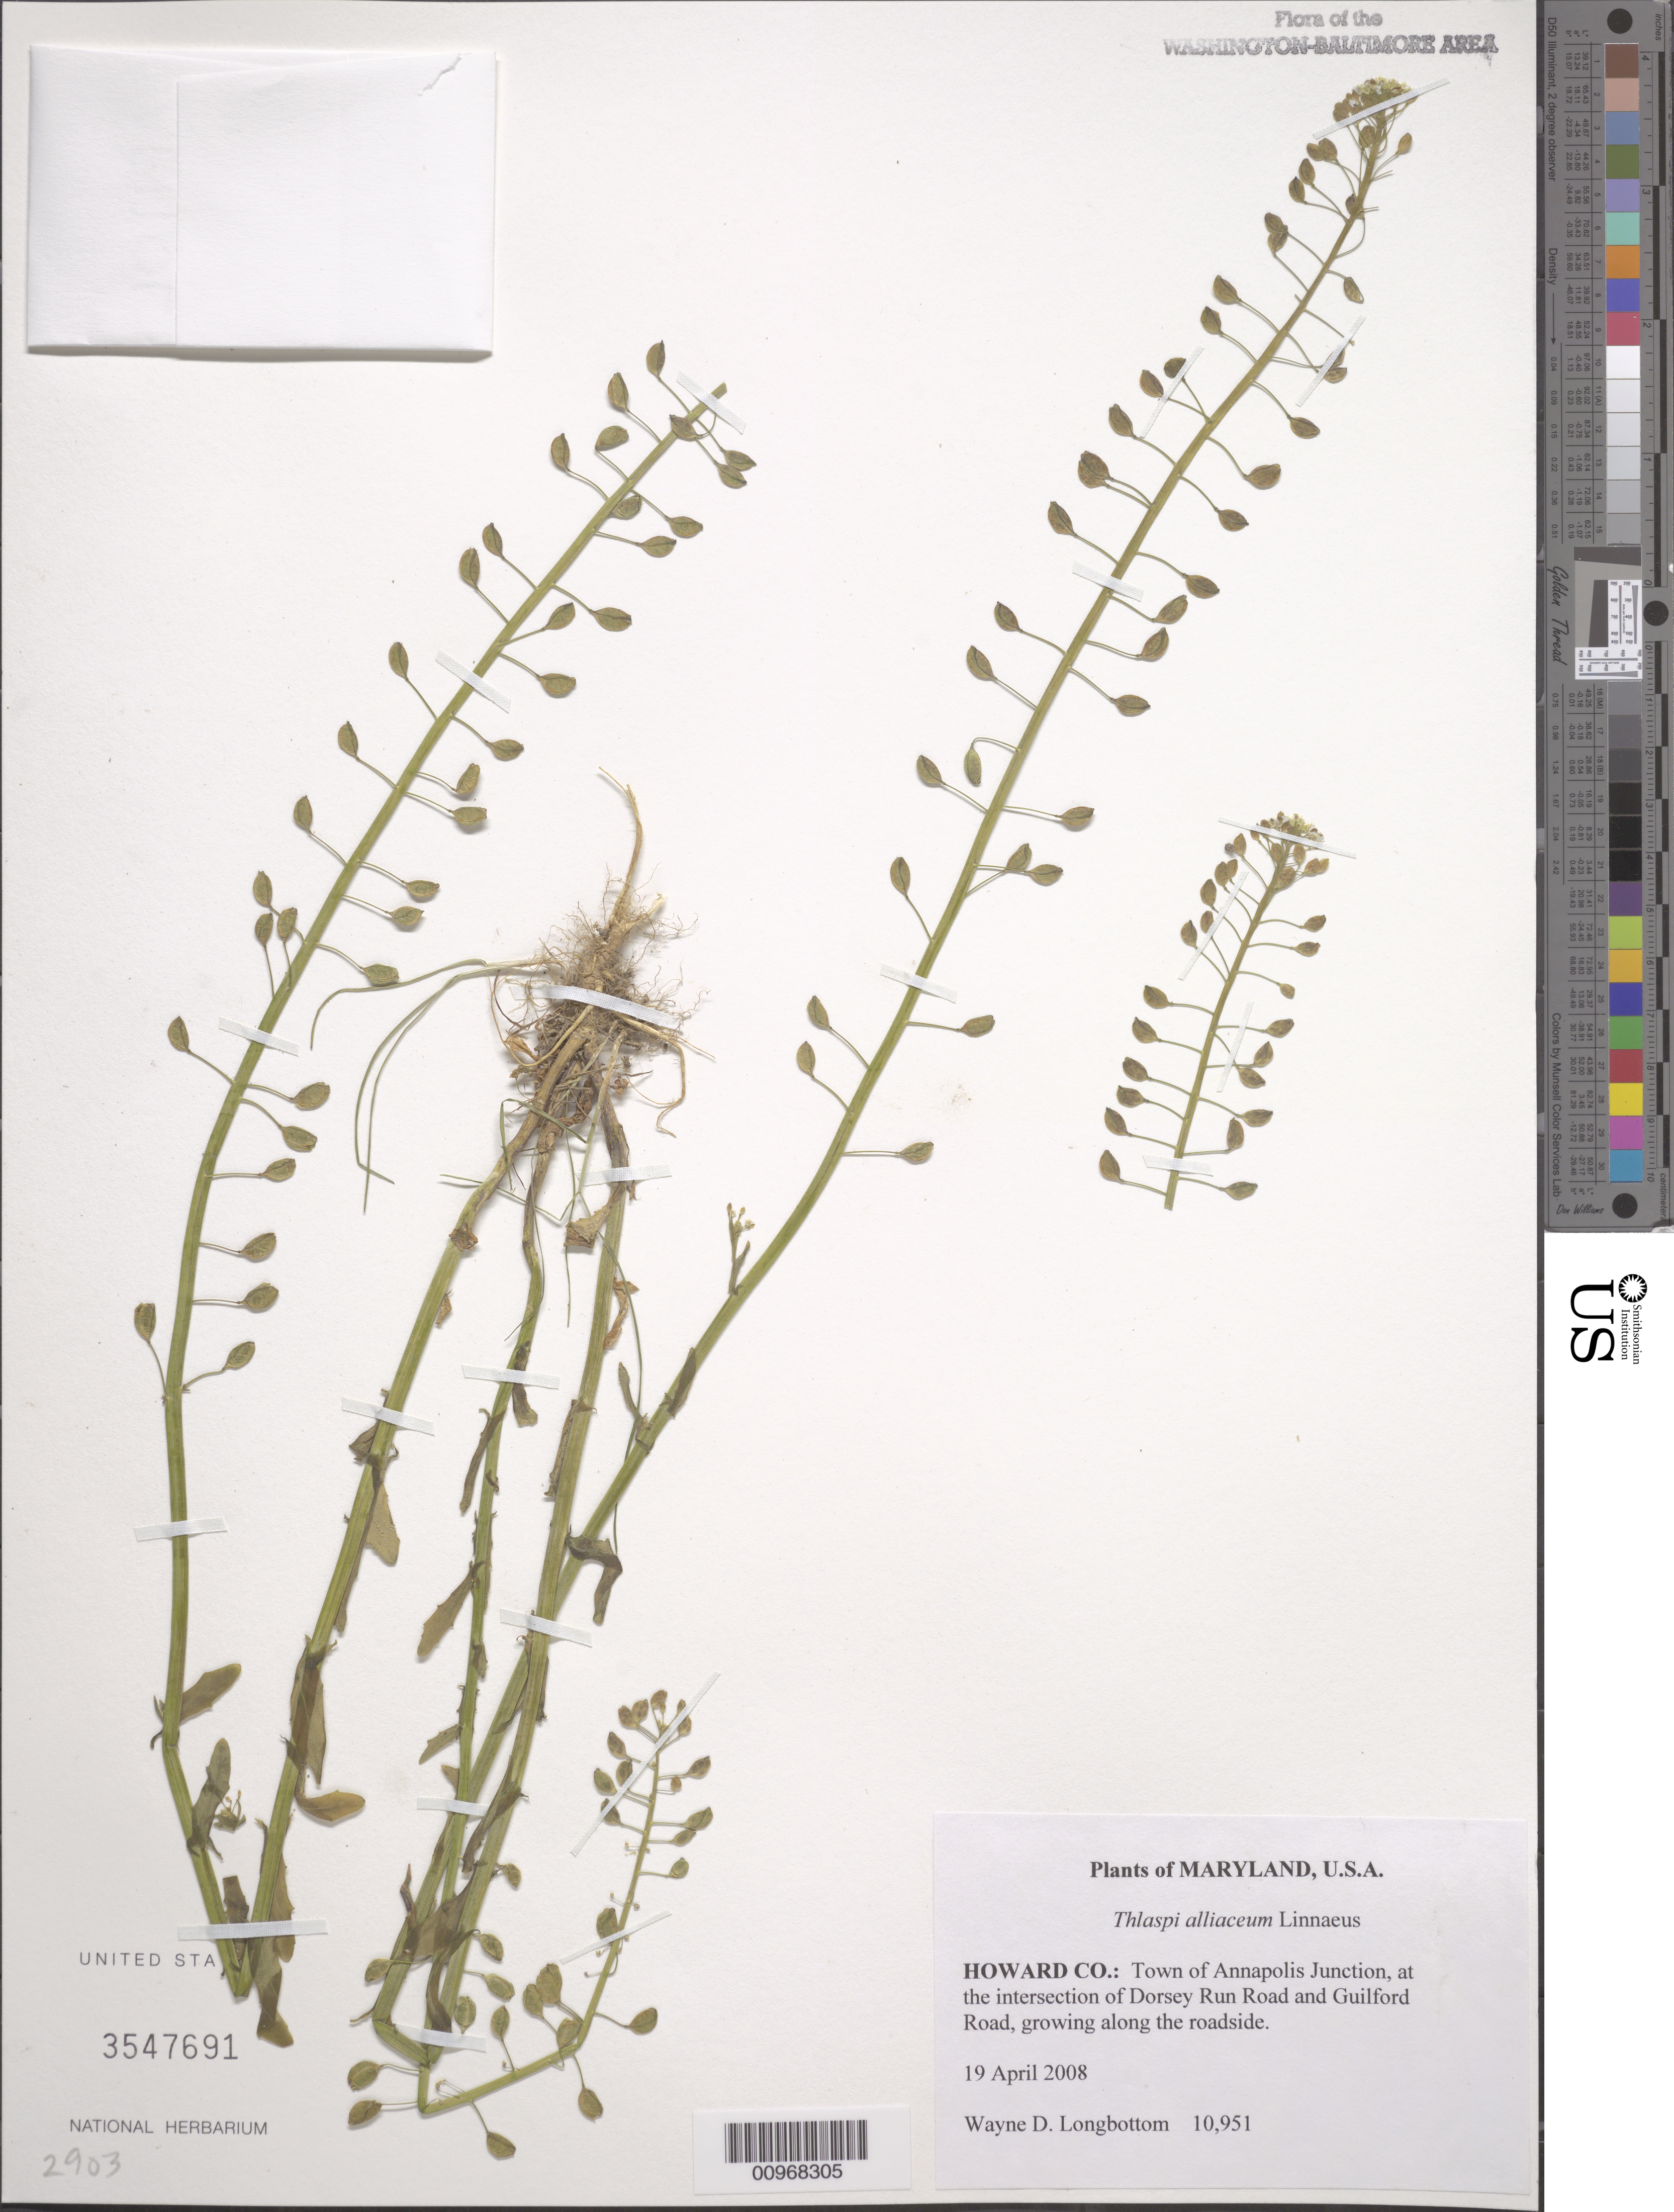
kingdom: Plantae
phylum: Tracheophyta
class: Magnoliopsida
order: Brassicales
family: Brassicaceae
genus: Thlaspi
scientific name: Thlaspi alliaceum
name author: L.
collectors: W. D. Longbottom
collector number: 10951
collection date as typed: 19 April 2008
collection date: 2008-04-19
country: United States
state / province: Maryland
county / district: Howard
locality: Town of Annapolis Junction, at the intersection of Dorsey Run Road and Guilford Road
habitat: growing along the roadside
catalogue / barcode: US 3547691